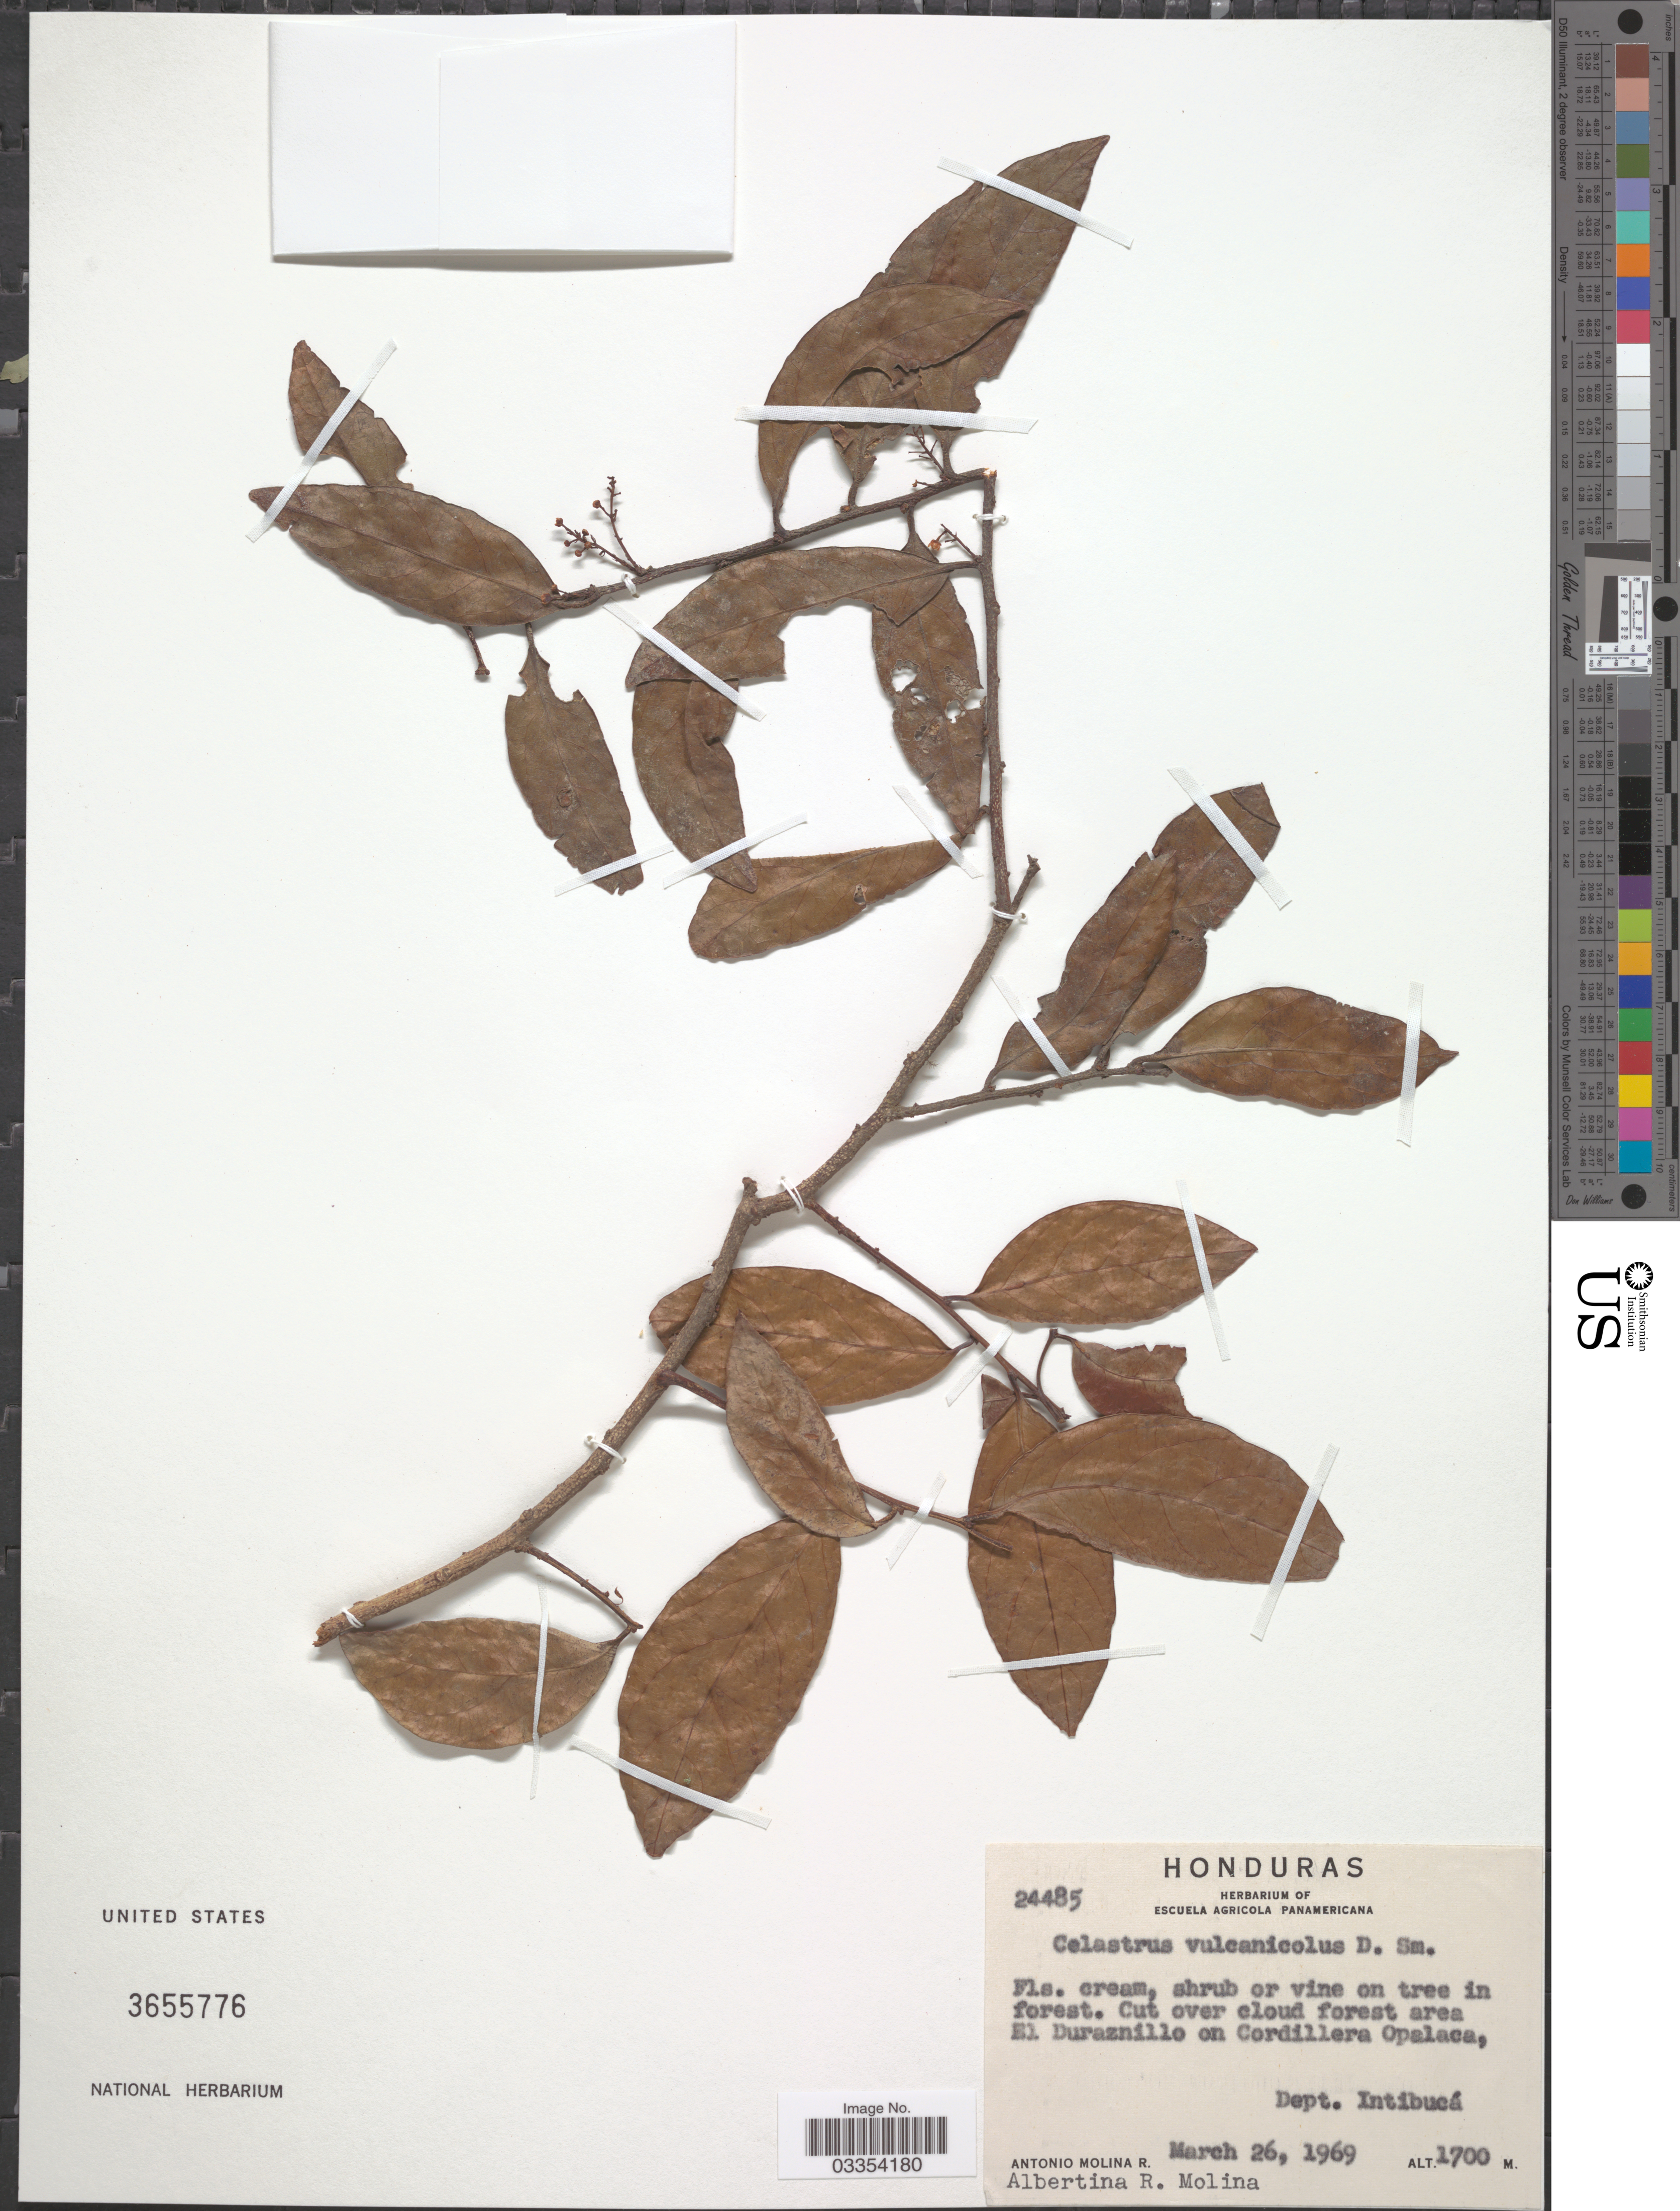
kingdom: Plantae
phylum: Tracheophyta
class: Magnoliopsida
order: Celastrales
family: Celastraceae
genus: Celastrus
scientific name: Celastrus vulcanicola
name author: Donn. Sm.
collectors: A. Molina R. & A. R. Molina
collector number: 24485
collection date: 1969-03-26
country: Honduras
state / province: Intibuca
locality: Cut over cloud forest area El Duraznillo on Cordillera Opalaca, Dept. Intibucá.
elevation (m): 1700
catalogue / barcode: US 3655776